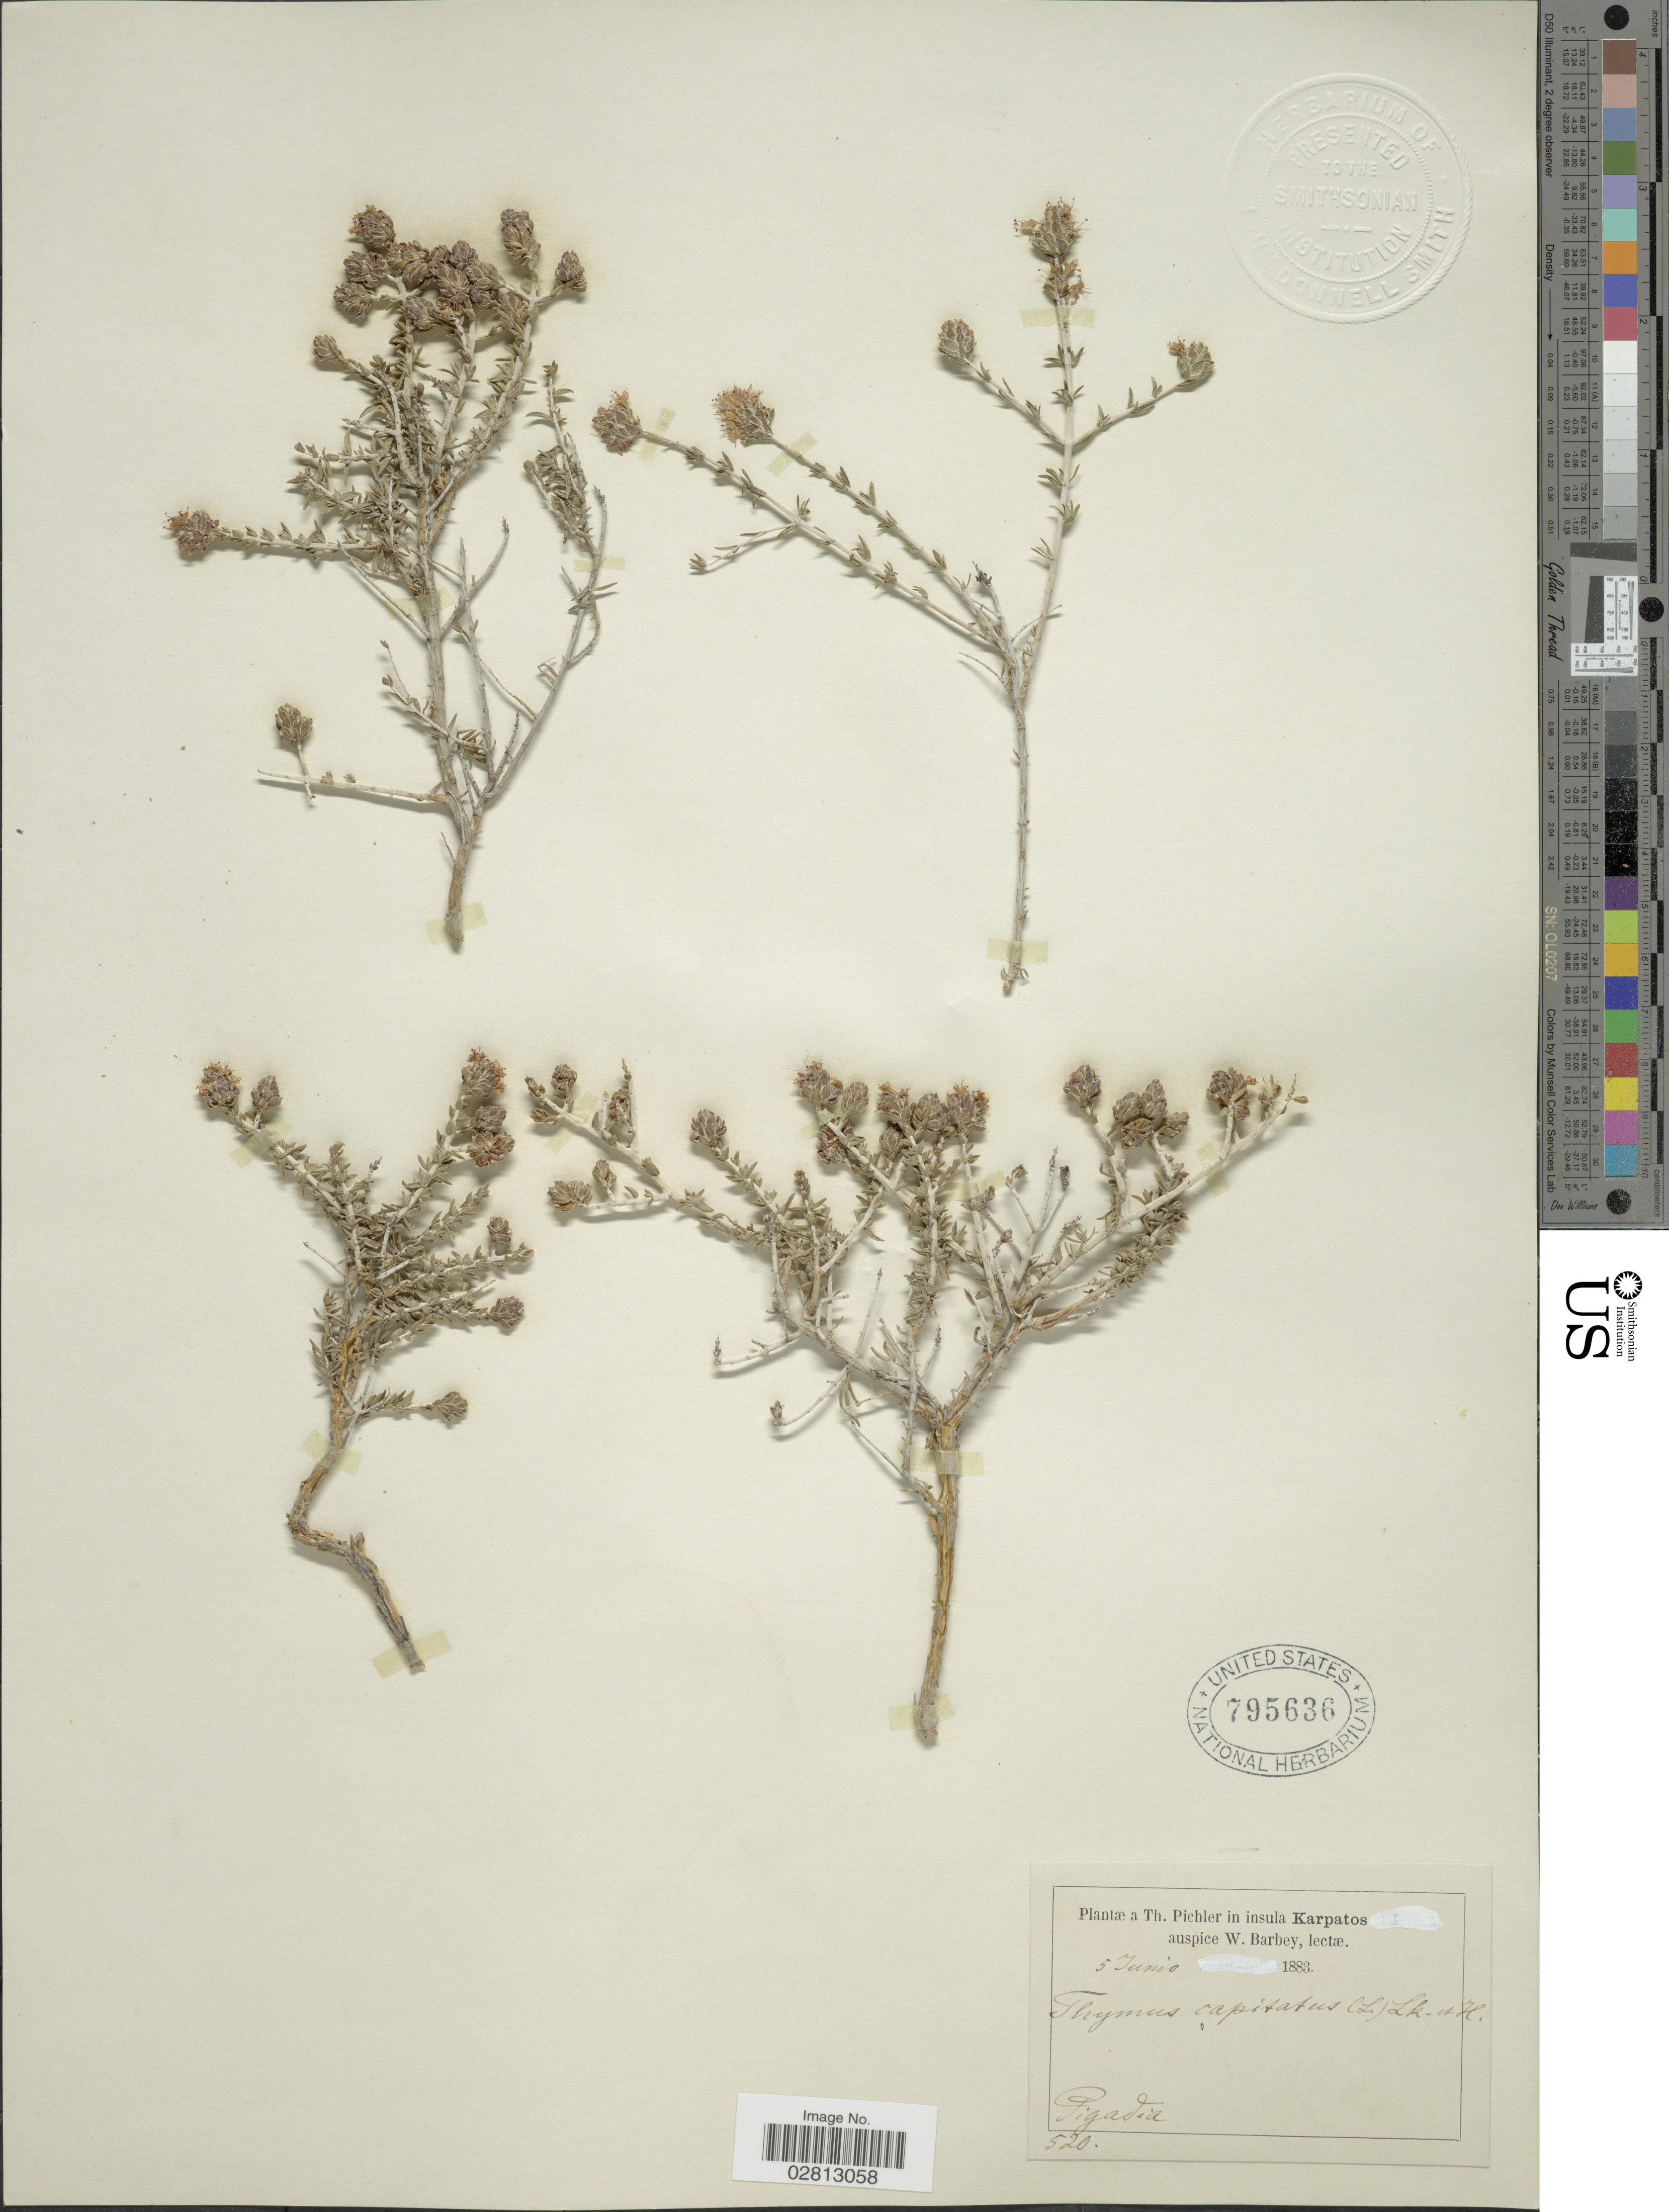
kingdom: Plantae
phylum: Tracheophyta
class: Magnoliopsida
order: Lamiales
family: Lamiaceae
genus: Coridothymus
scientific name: Coridothymus capitatus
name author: (L.) Rchb. f.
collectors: T. Pichler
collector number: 520?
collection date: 1883-06-05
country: Greece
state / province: South Aegean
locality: Karpatos. Pigadia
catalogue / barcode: US 795636